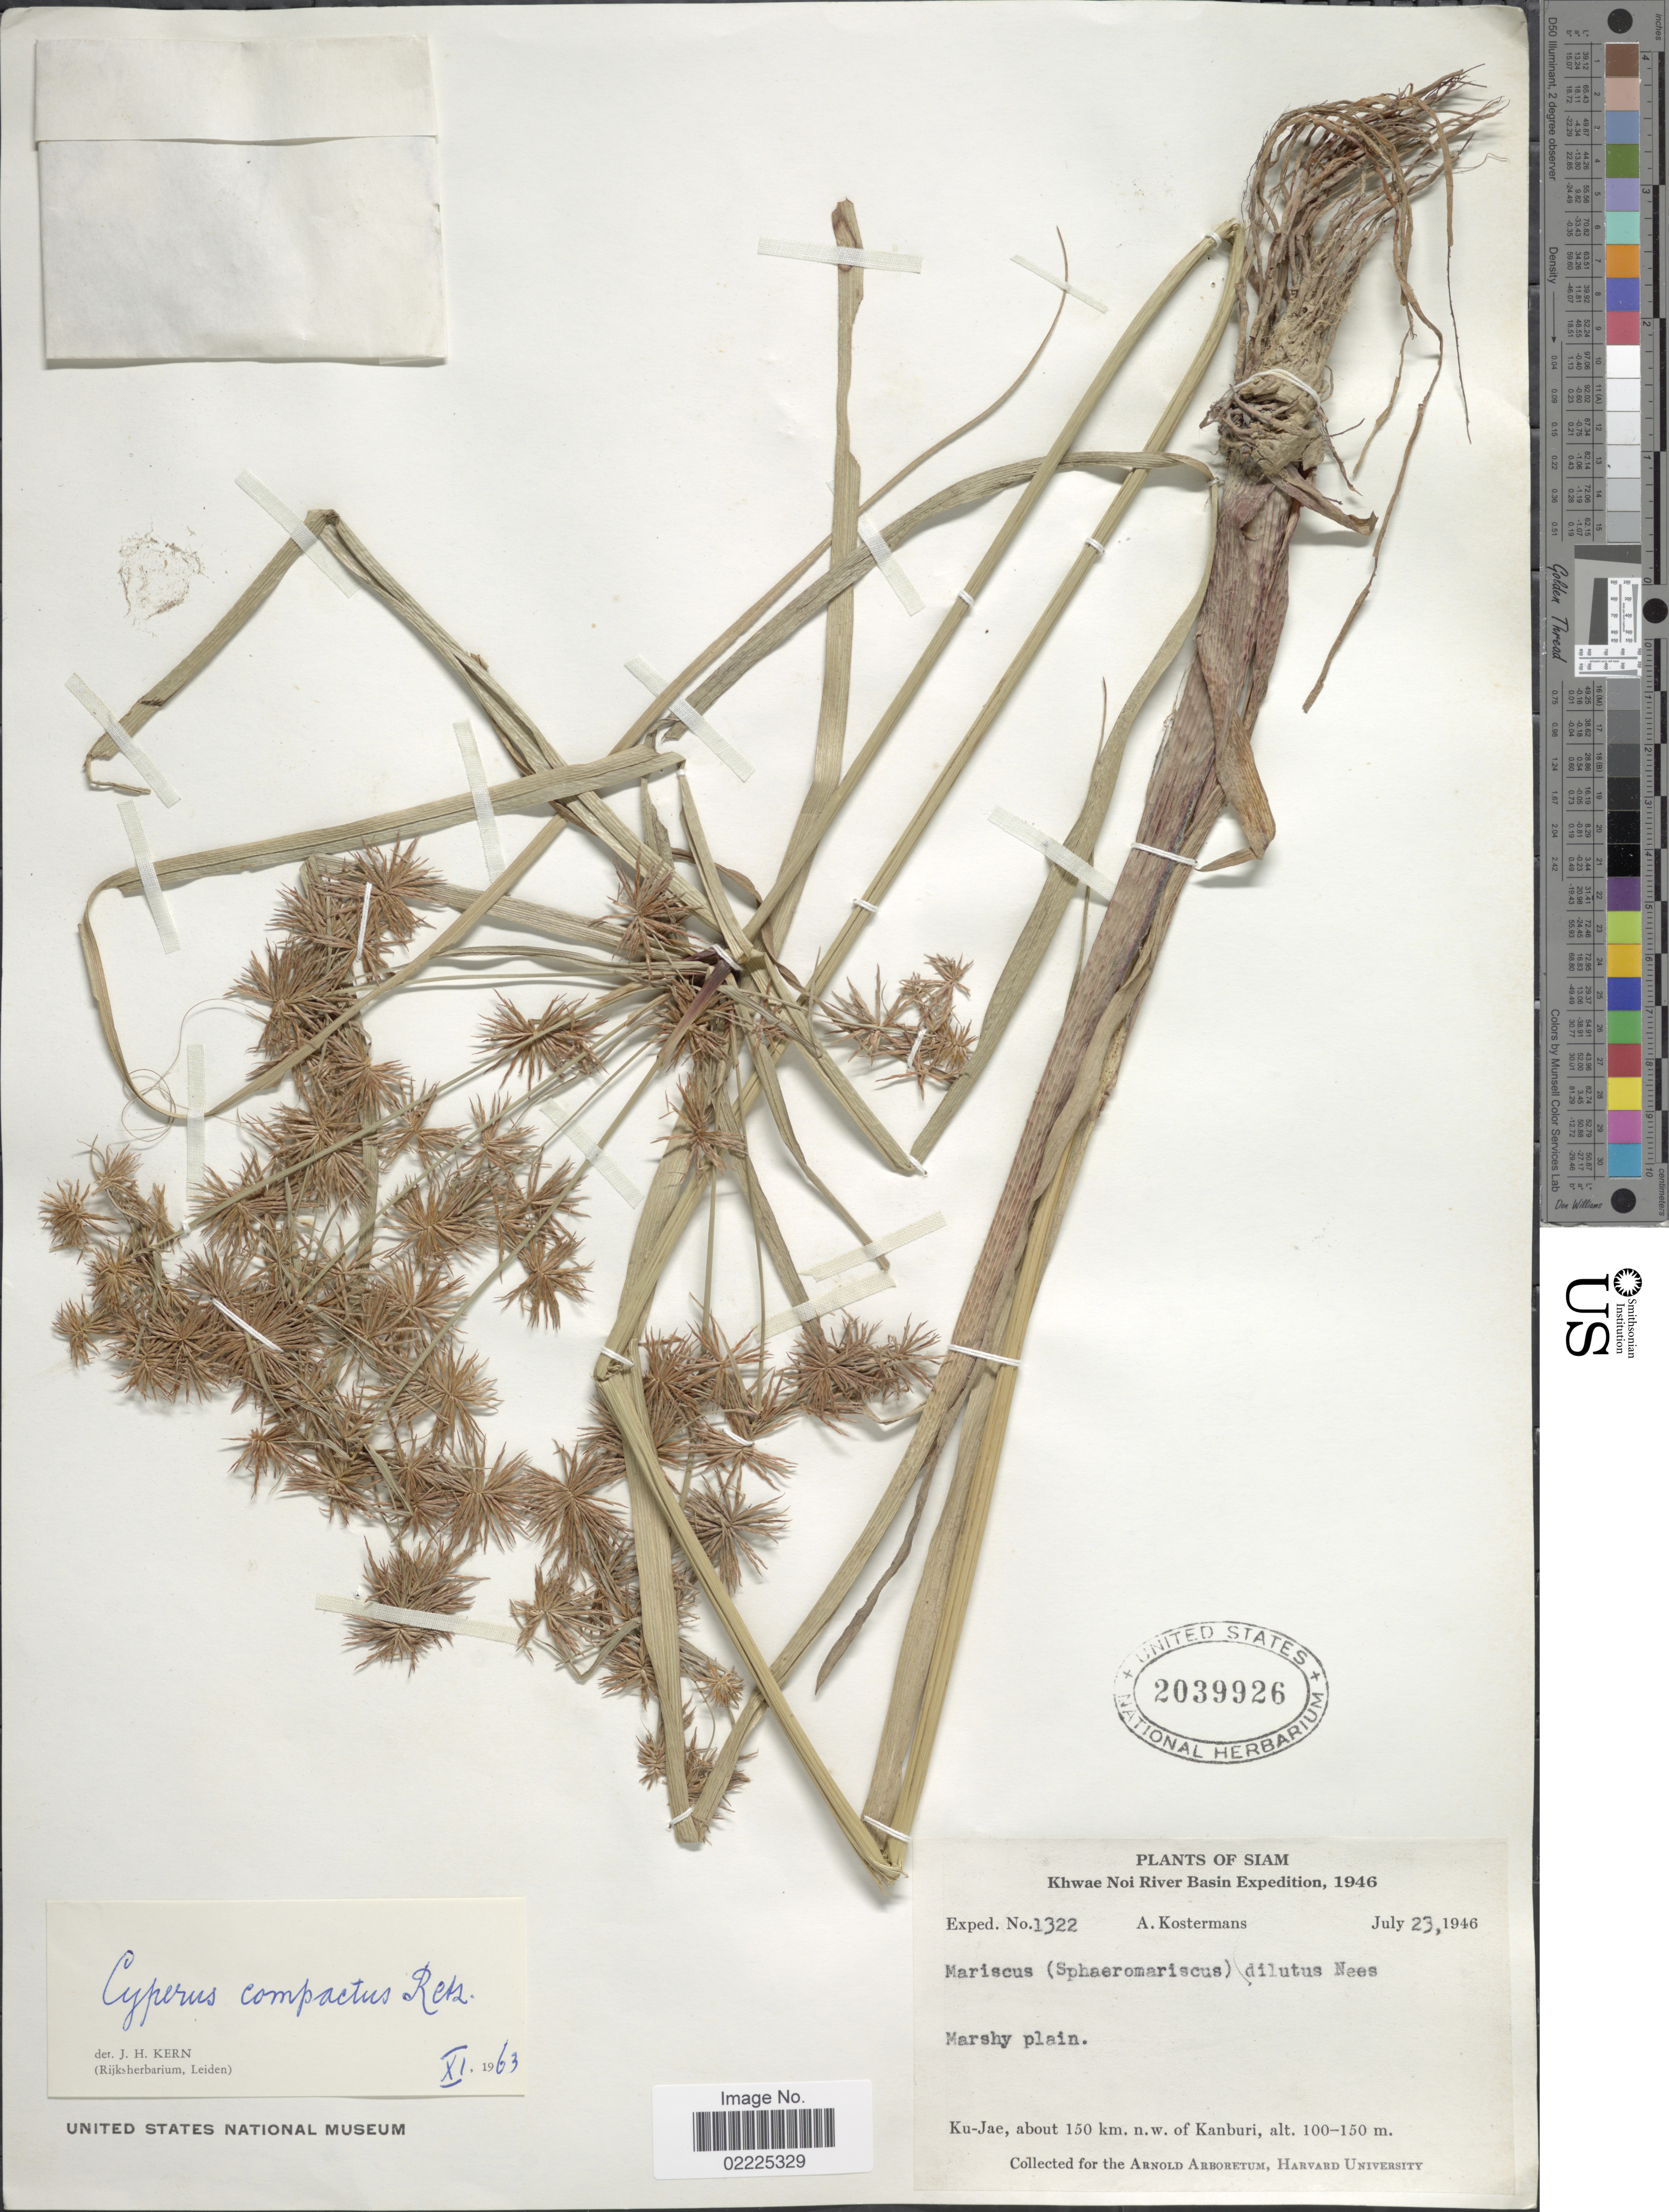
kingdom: Plantae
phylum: Tracheophyta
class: Liliopsida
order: Poales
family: Cyperaceae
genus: Cyperus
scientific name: Cyperus compactus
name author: Retz.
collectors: A. J. G. Kostermans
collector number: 1322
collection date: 1946-07-23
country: Thailand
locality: Siam, Khwae Noi River Basin, Marshy plain, Ku-Jae, about 150 km. n.w. of Kanburi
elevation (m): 100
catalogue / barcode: US 2039926